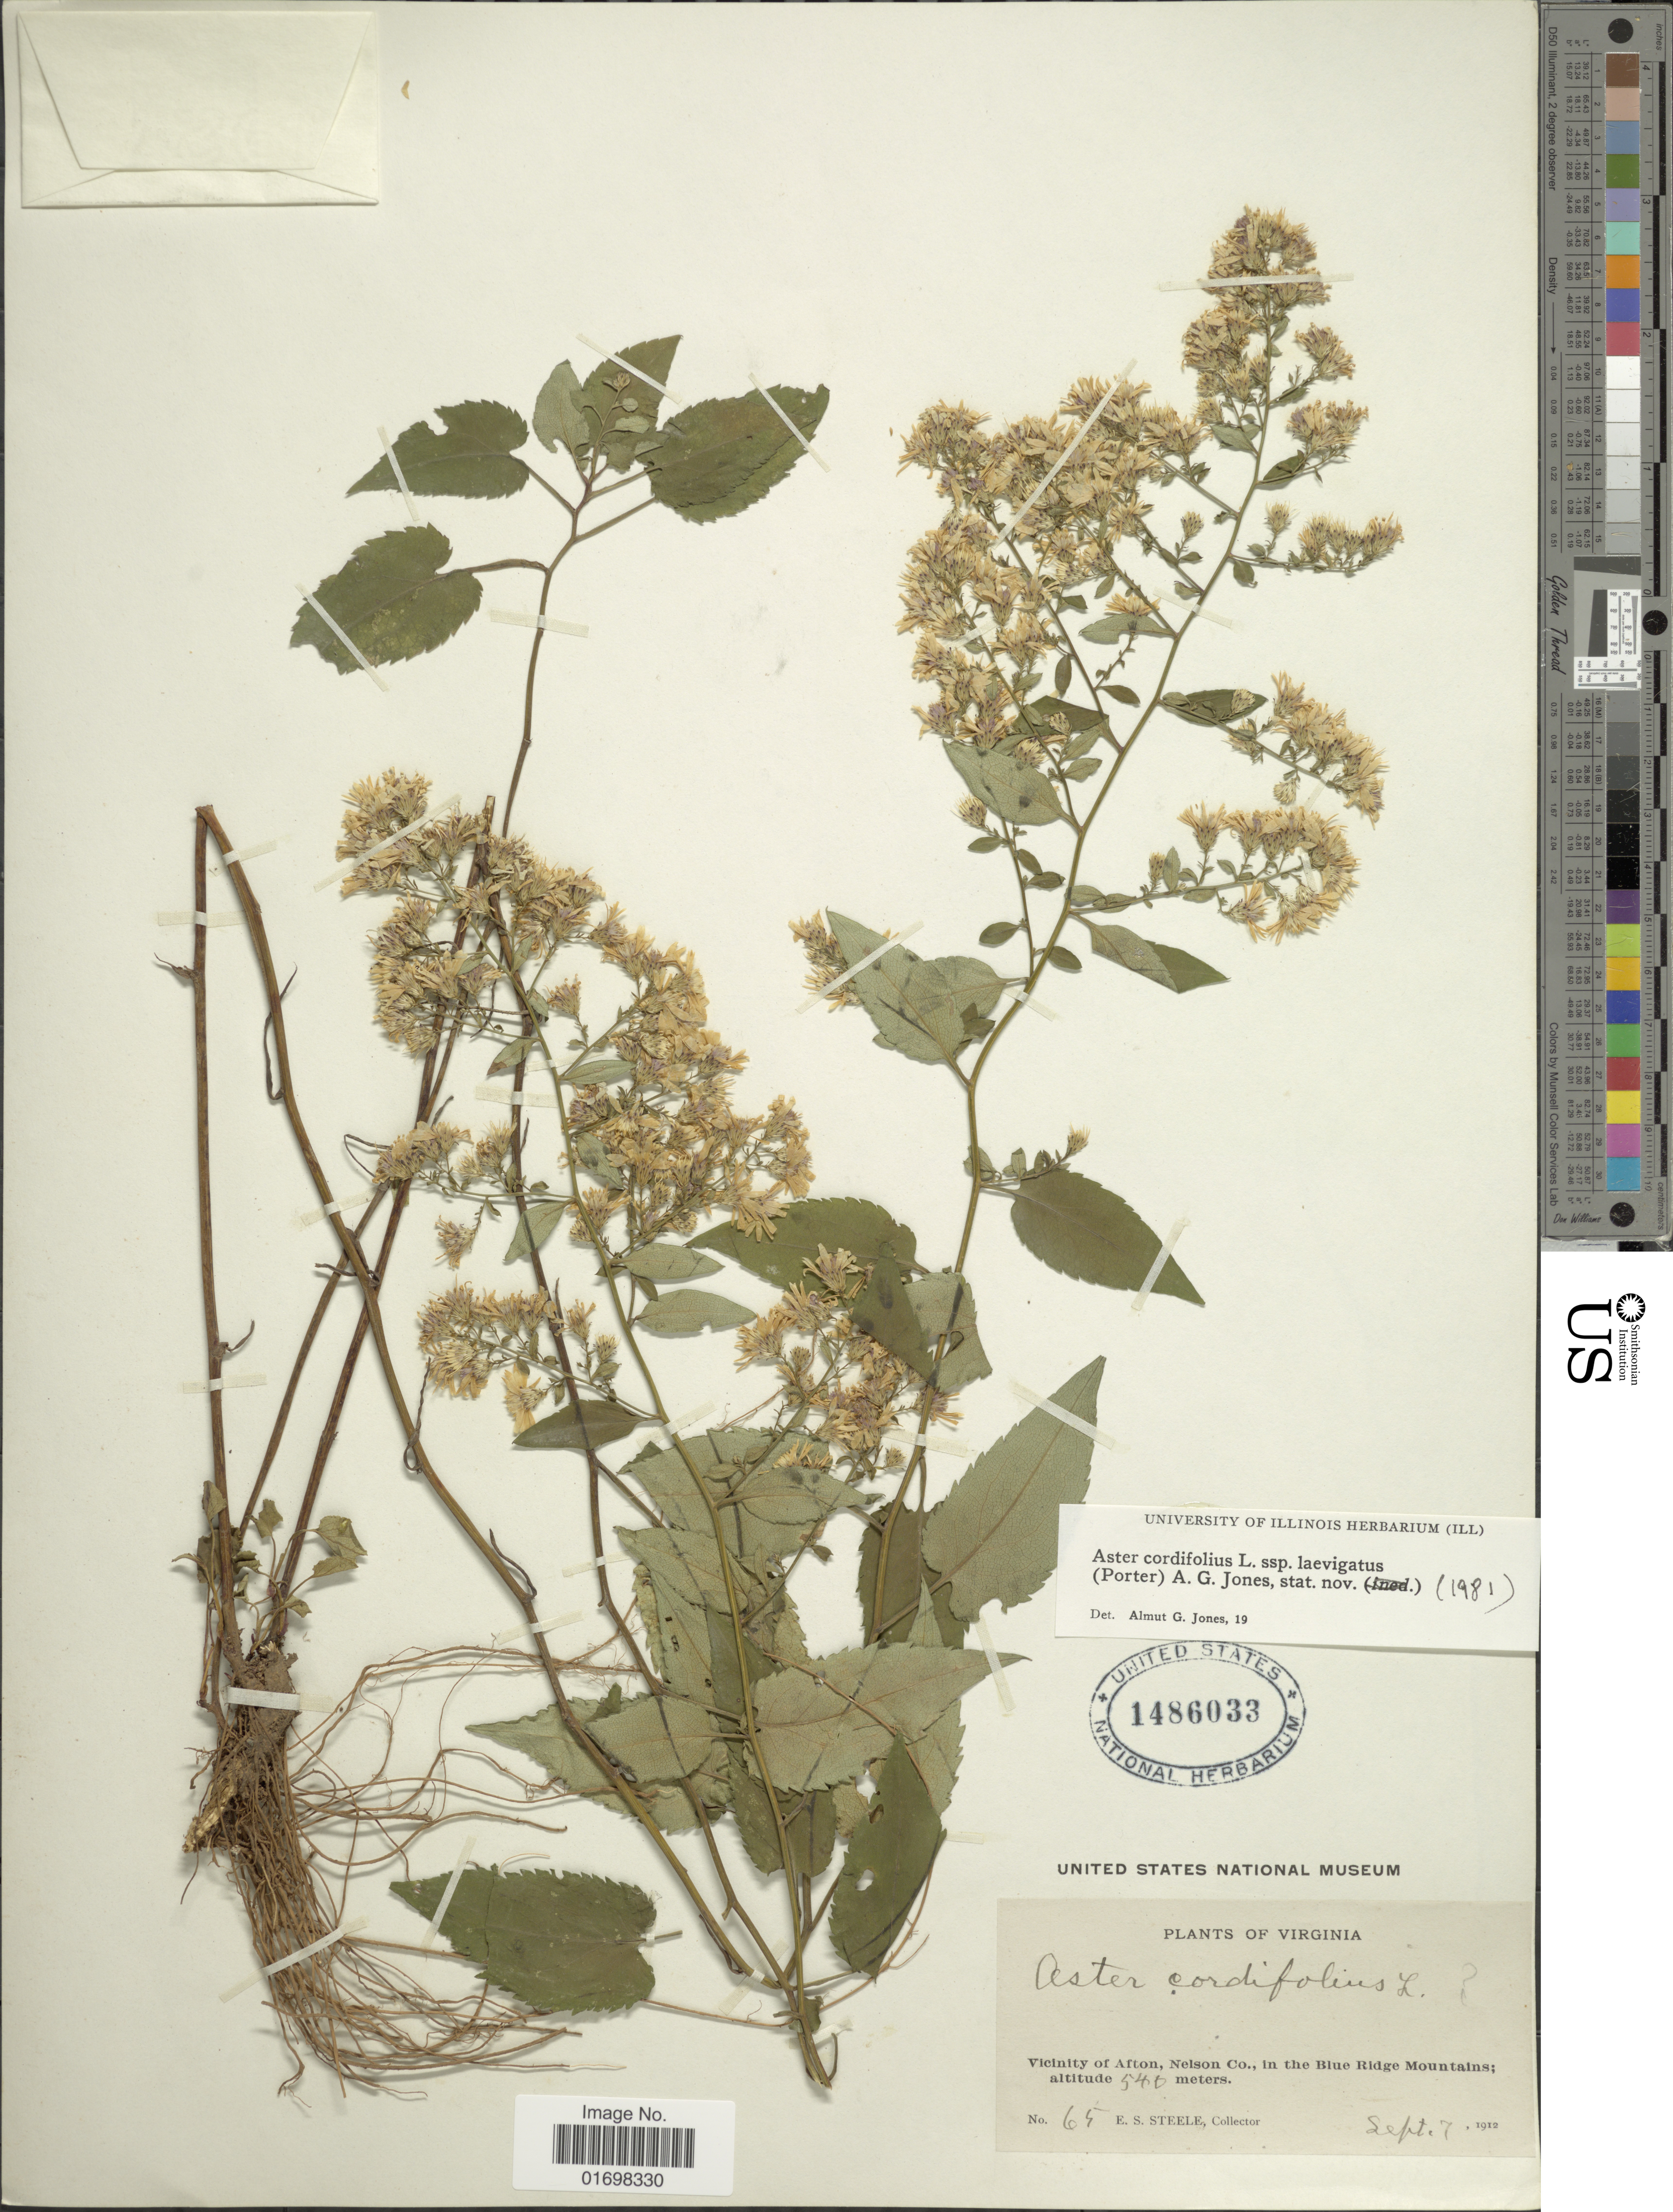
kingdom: Plantae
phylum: Tracheophyta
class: Magnoliopsida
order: Asterales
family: Asteraceae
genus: Symphyotrichum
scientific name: Symphyotrichum lowrieanum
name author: (Porter) G.L. Nesom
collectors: E. Steele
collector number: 65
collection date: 1912-09-07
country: United States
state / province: Virginia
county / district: Nelson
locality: Virginia. Vicinity of Afton, Nelson Co., in the Blue Ridge Mountains,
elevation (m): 540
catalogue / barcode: US 1486033